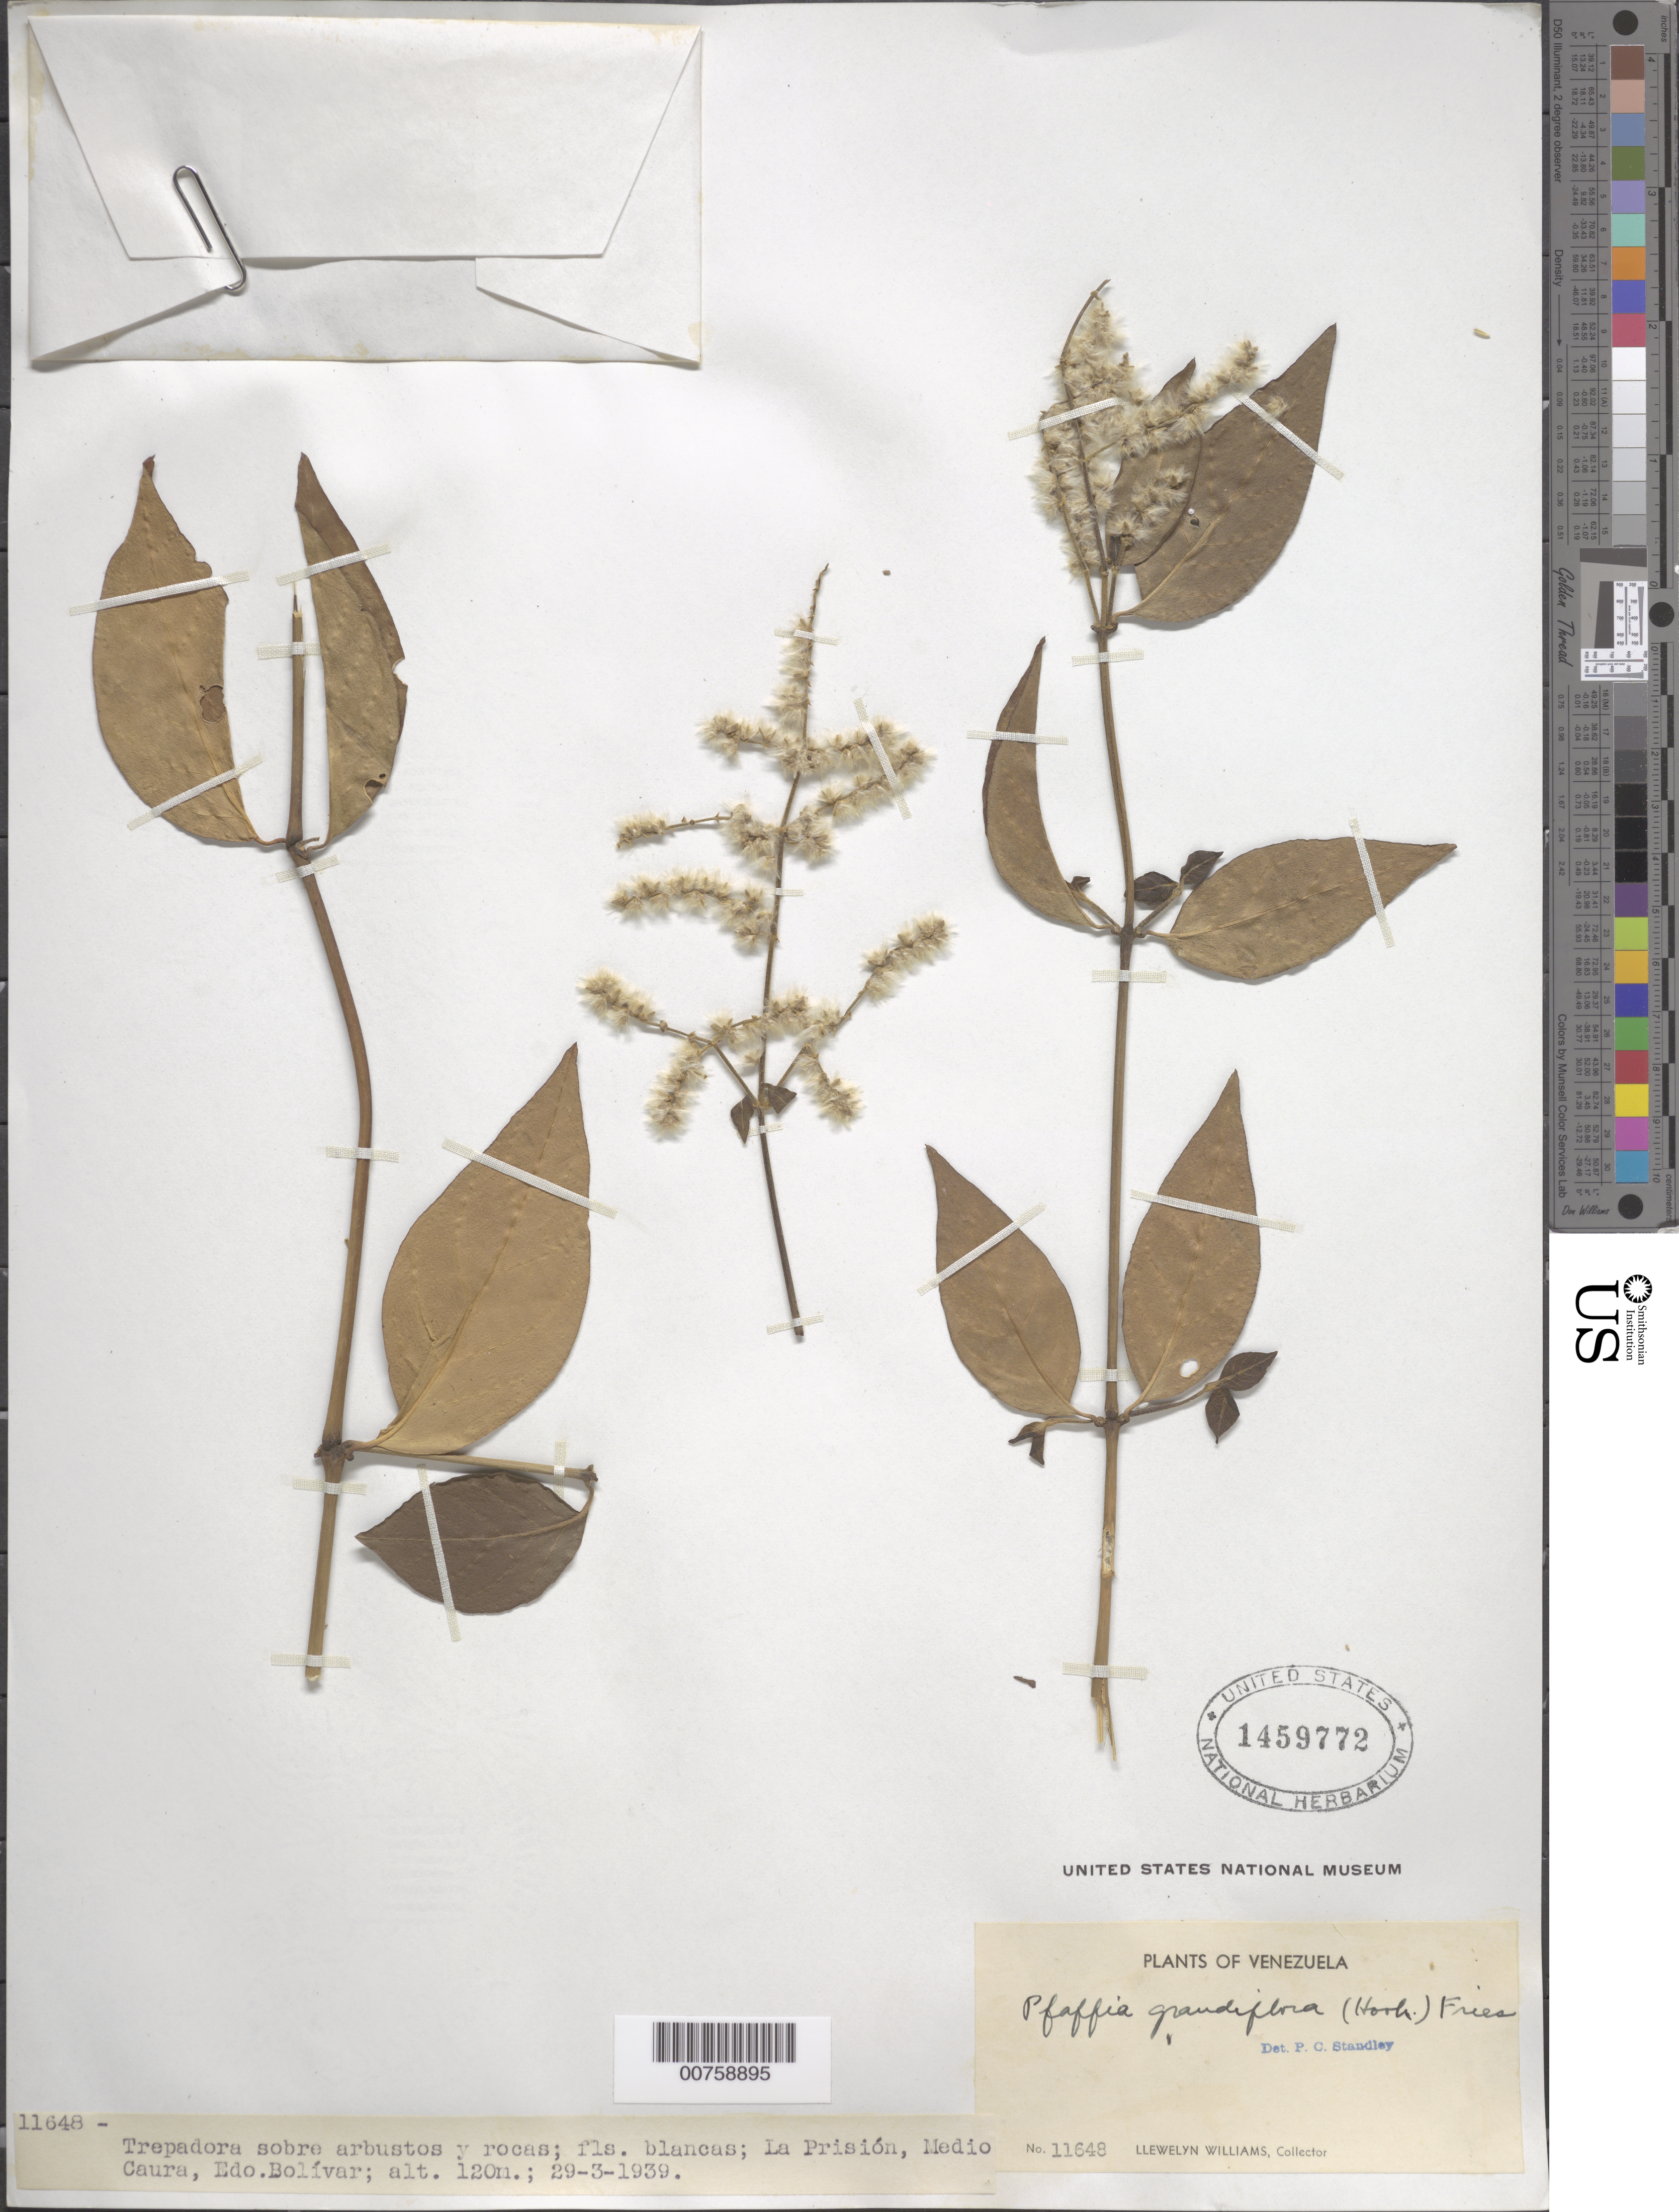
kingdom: Plantae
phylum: Tracheophyta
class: Magnoliopsida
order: Caryophyllales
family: Amaranthaceae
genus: Pfaffia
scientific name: Pfaffia grandiflora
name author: (Hook.) R.E. Fr.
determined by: Standley, Paul C.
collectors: Ll. Williams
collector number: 11648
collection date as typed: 29-Mar-39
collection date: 1939-03-29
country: Venezuela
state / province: Bolívar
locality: La Prisión, Medio Caura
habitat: Sobre arbustos y rocas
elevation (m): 120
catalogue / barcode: US 1459772